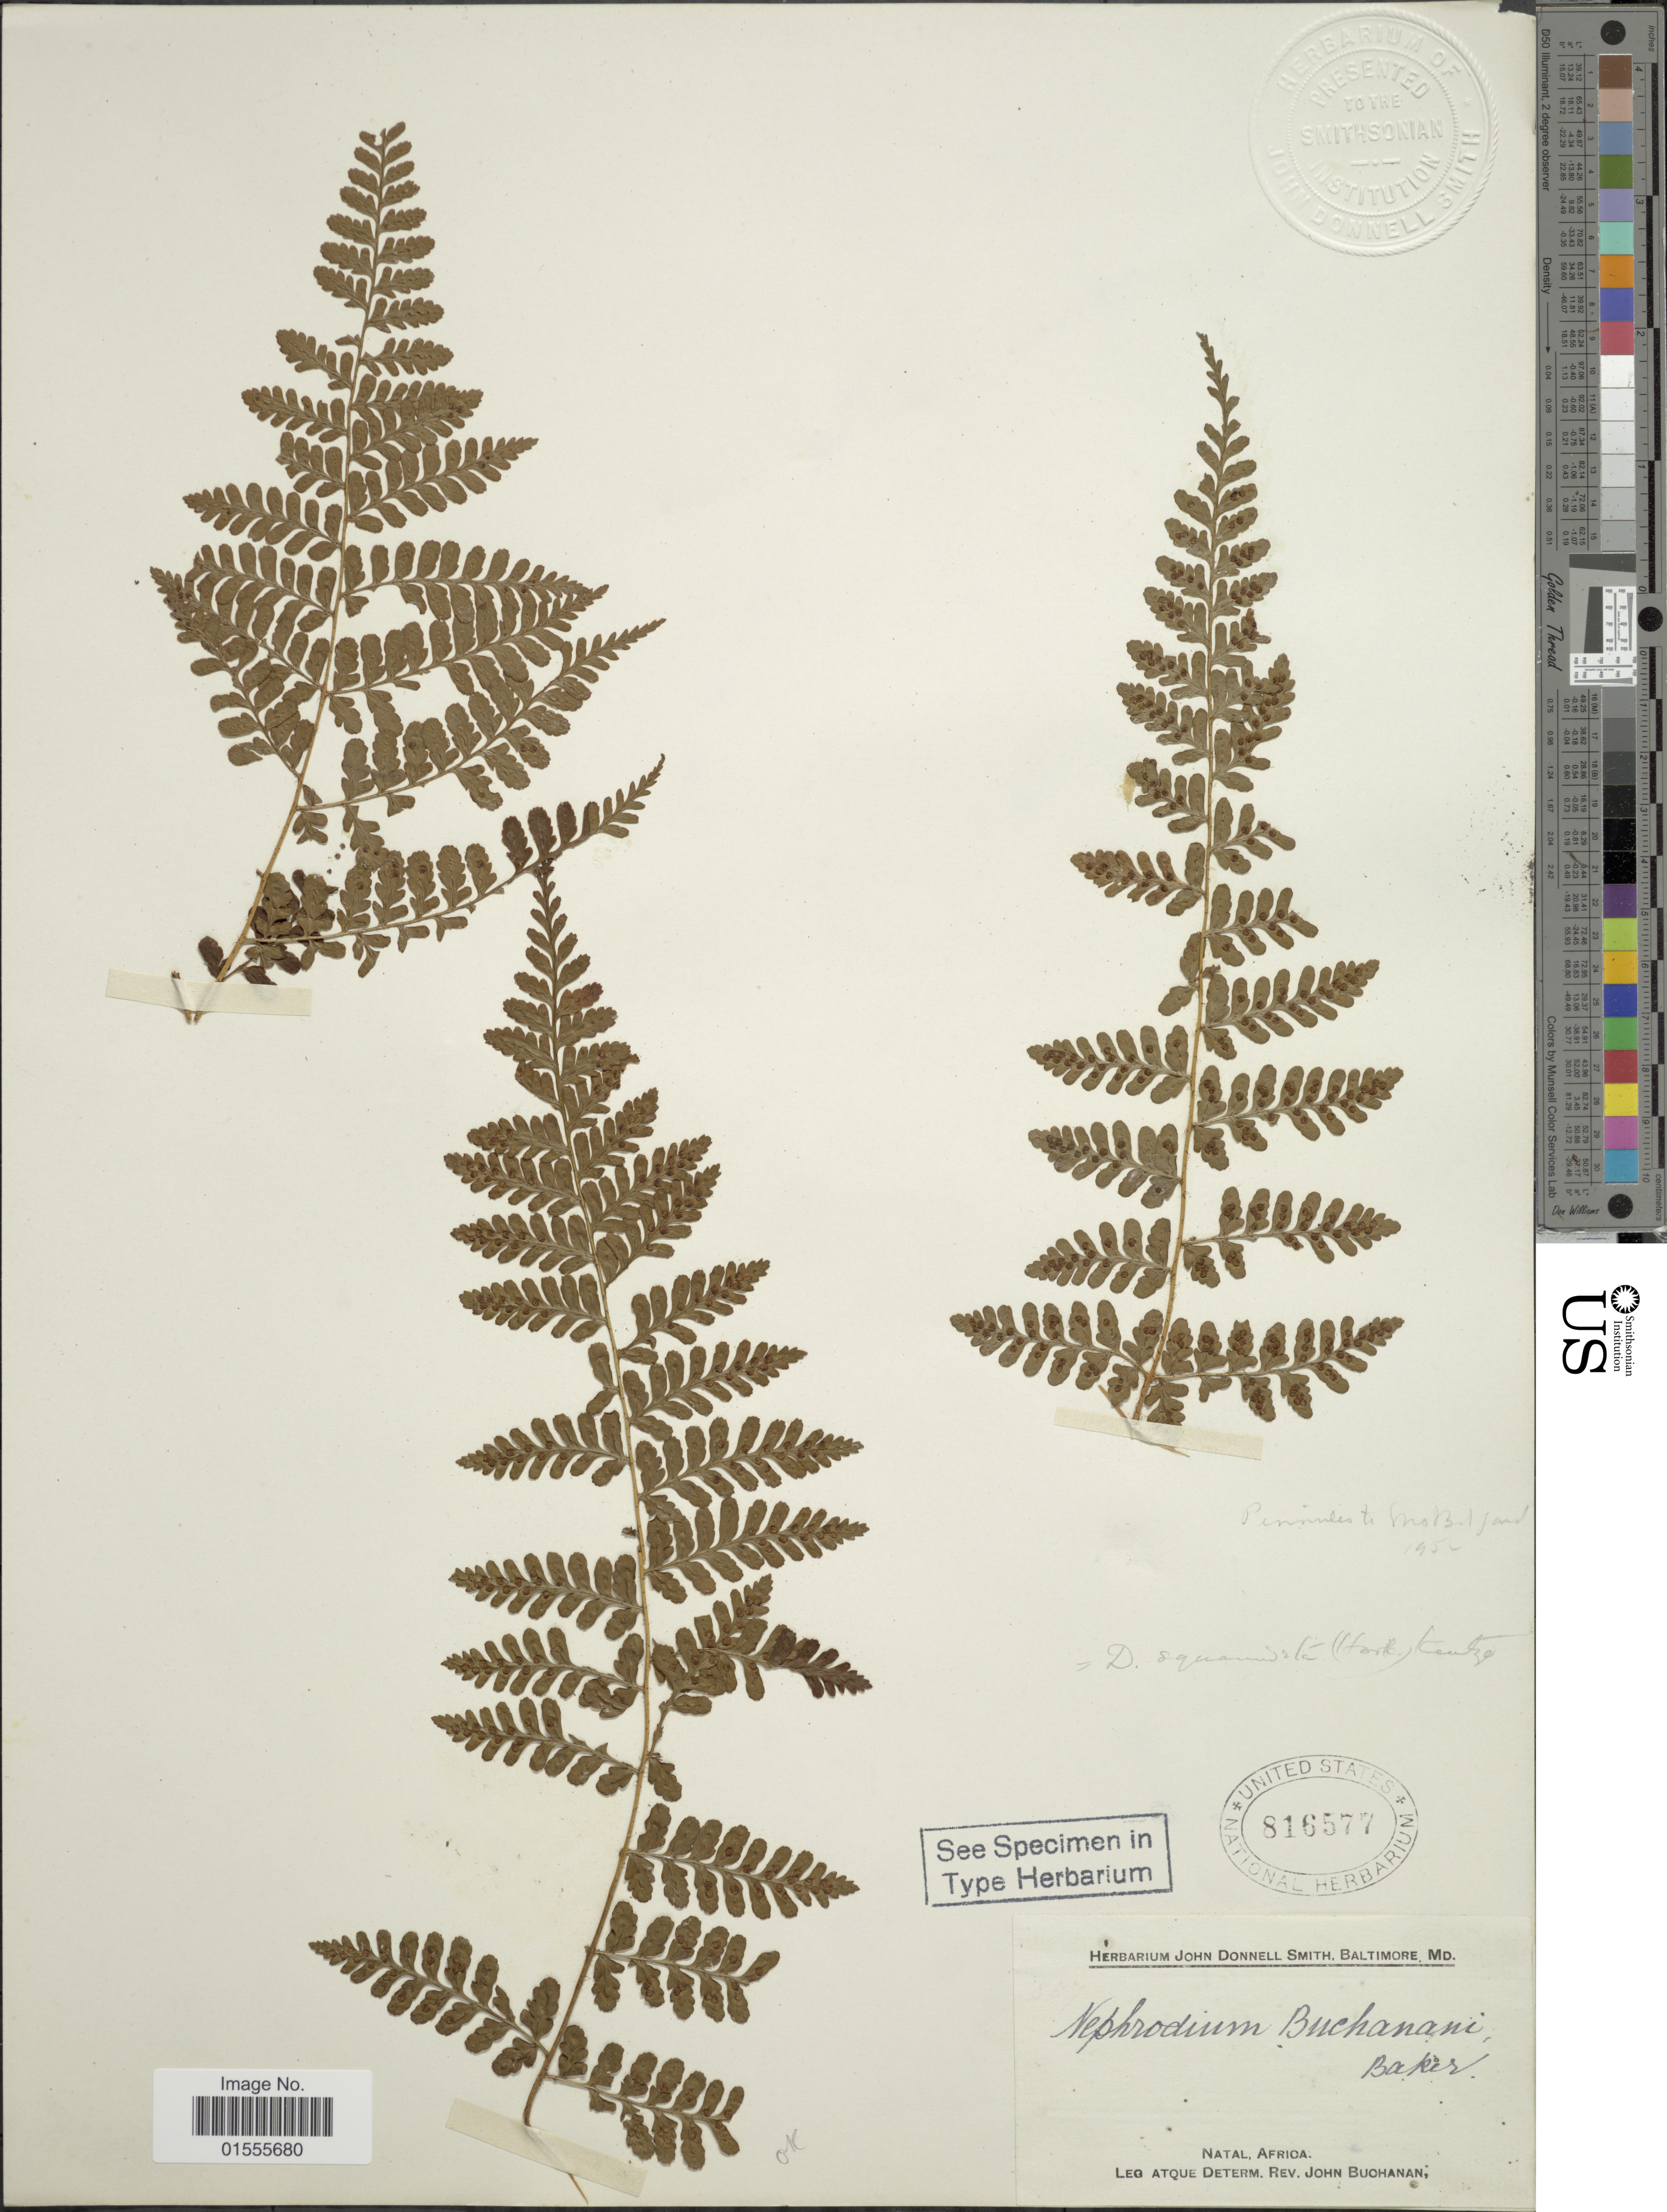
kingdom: Plantae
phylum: Tracheophyta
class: Polypodiopsida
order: Polypodiales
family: Dryopteridaceae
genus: Dryopteris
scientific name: Dryopteris squamiseta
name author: (Hook.) Kuntze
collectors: J. Buchanan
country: South Africa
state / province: KwaZulu-Natal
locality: Natal, Africa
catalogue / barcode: US 816577